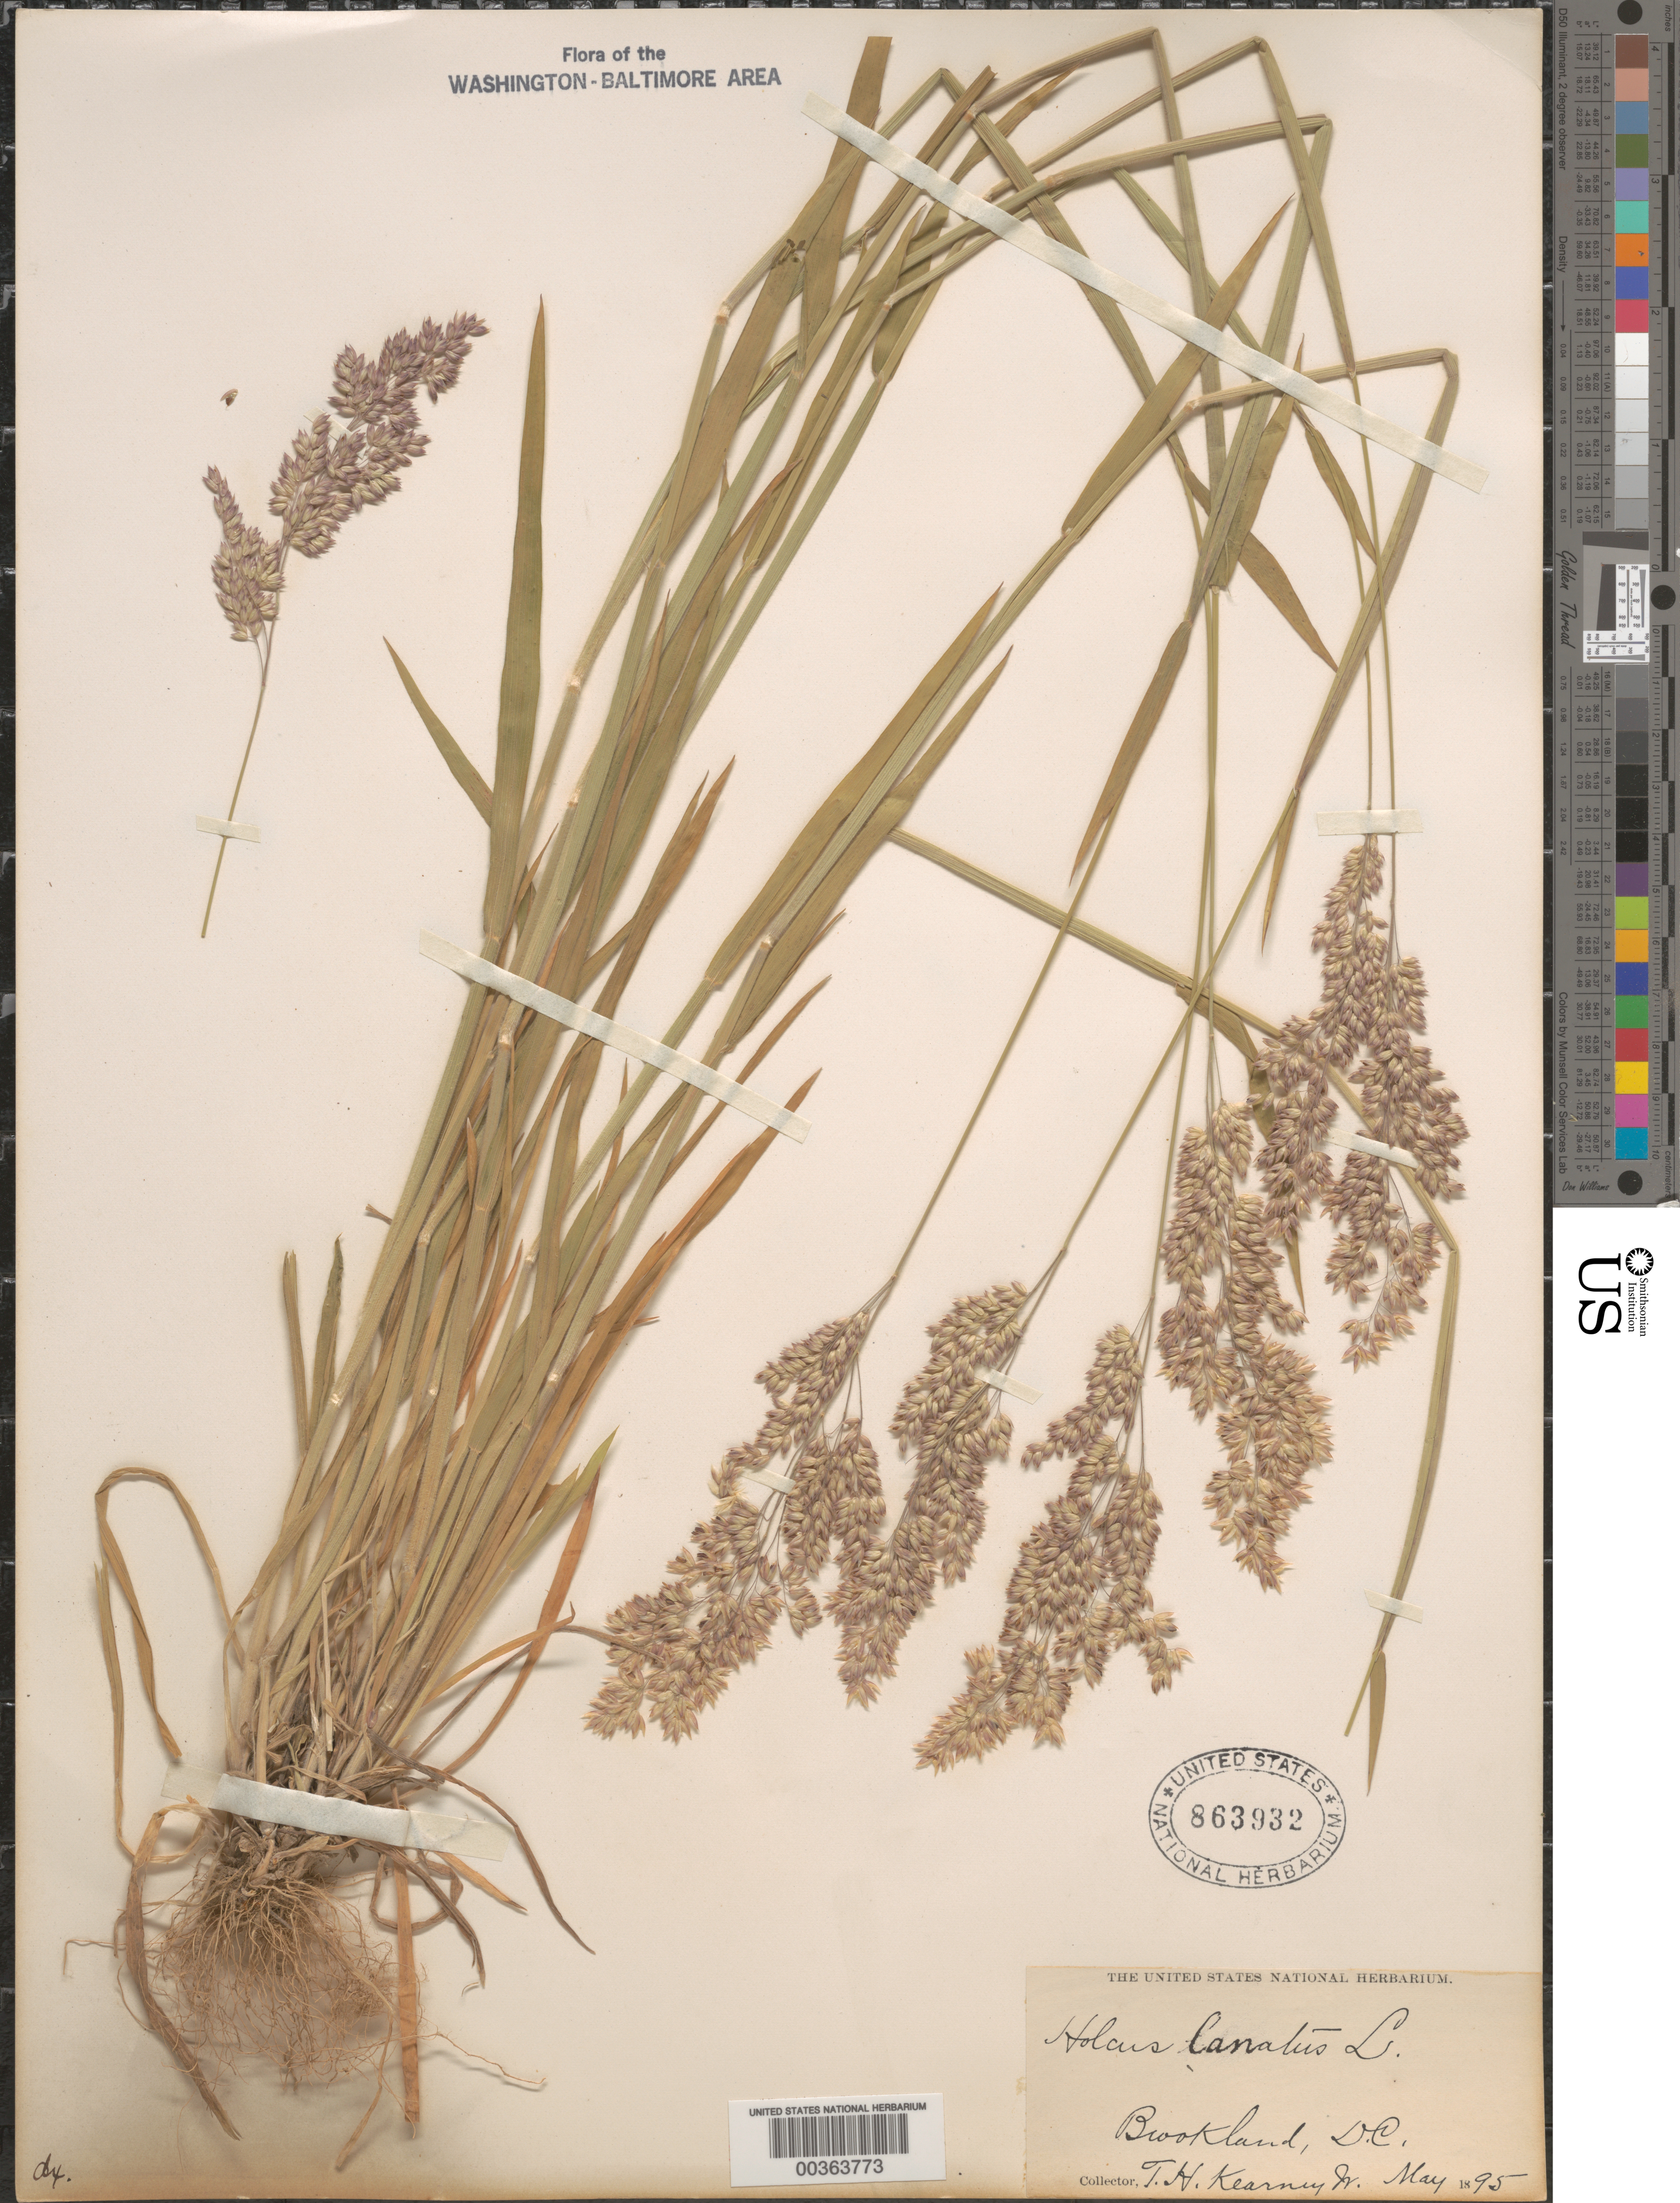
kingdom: Plantae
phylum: Tracheophyta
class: Liliopsida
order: Poales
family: Poaceae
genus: Holcus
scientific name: Holcus lanatus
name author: L.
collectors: T. H. Kearney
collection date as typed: May 1895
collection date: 1895-05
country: United States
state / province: District of Columbia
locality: Brookland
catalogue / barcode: US 863932